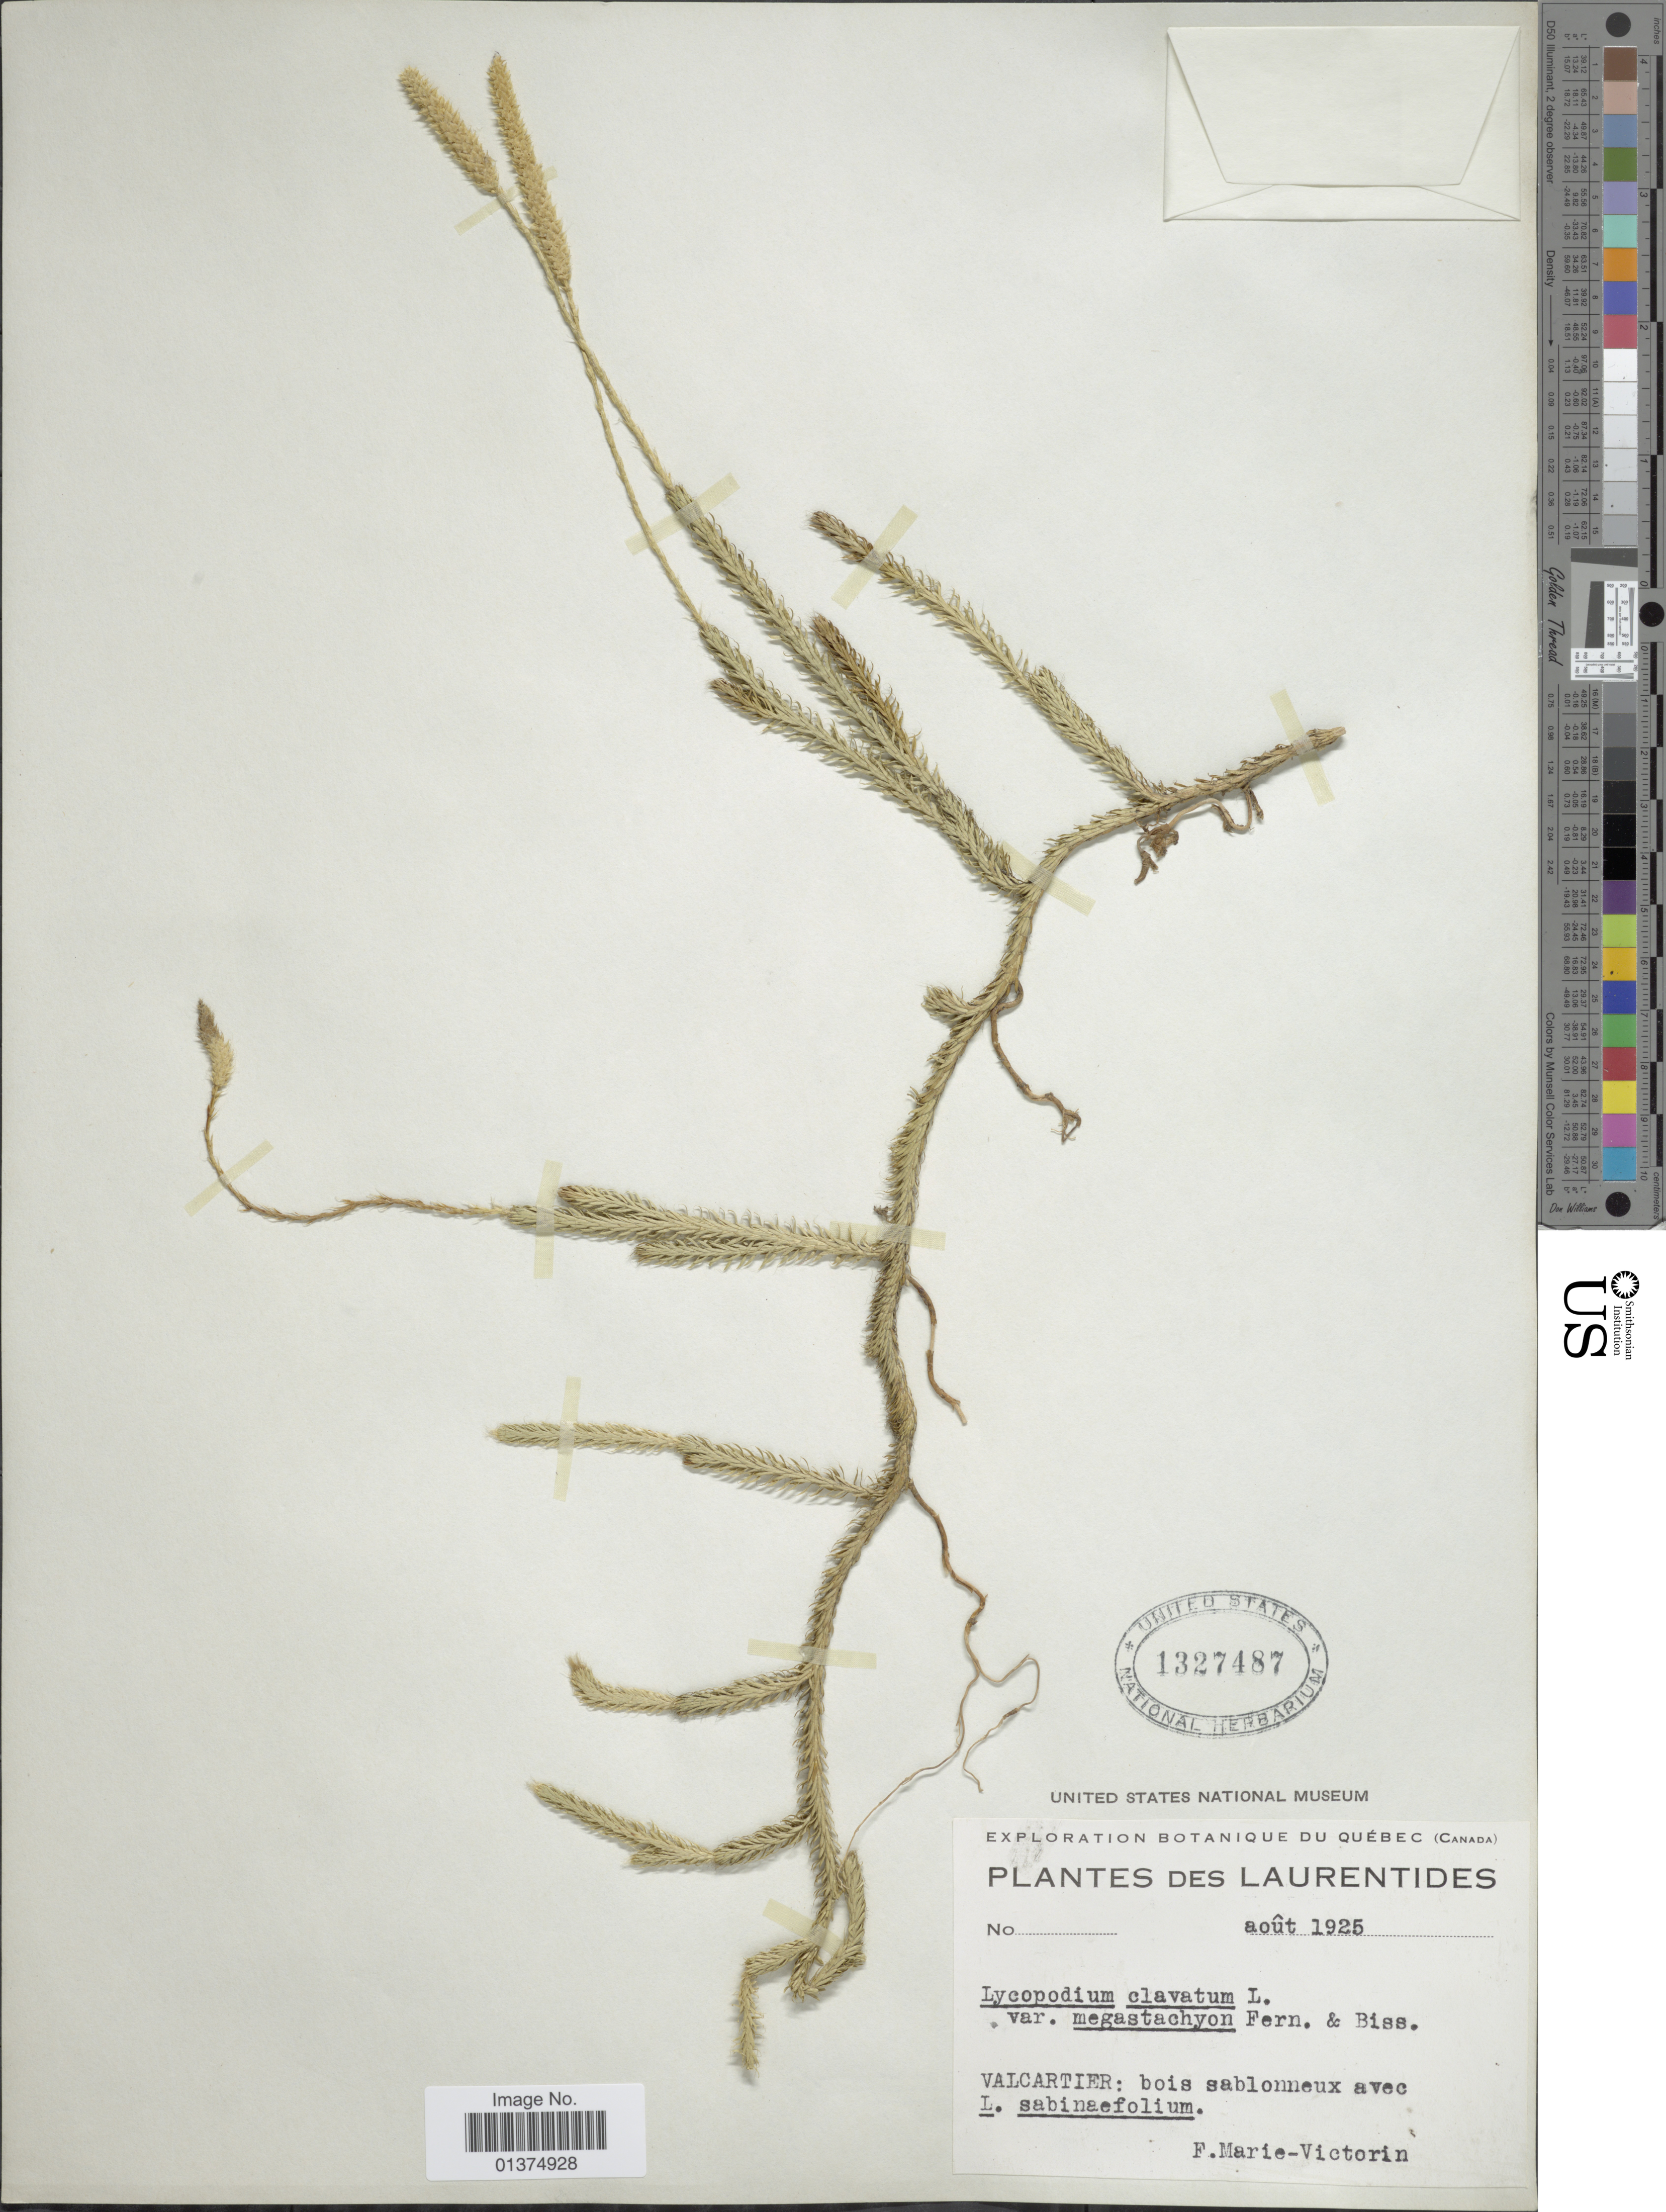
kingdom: Plantae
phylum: Tracheophyta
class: Lycopodiopsida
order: Lycopodiales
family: Lycopodiaceae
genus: Lycopodium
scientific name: Lycopodium lagopus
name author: Zinserl. ex Kuzen.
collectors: Fr. Marie-Victorin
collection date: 1925-08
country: Canada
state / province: Quebec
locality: Laurentides, Valcartier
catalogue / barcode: US 1327487